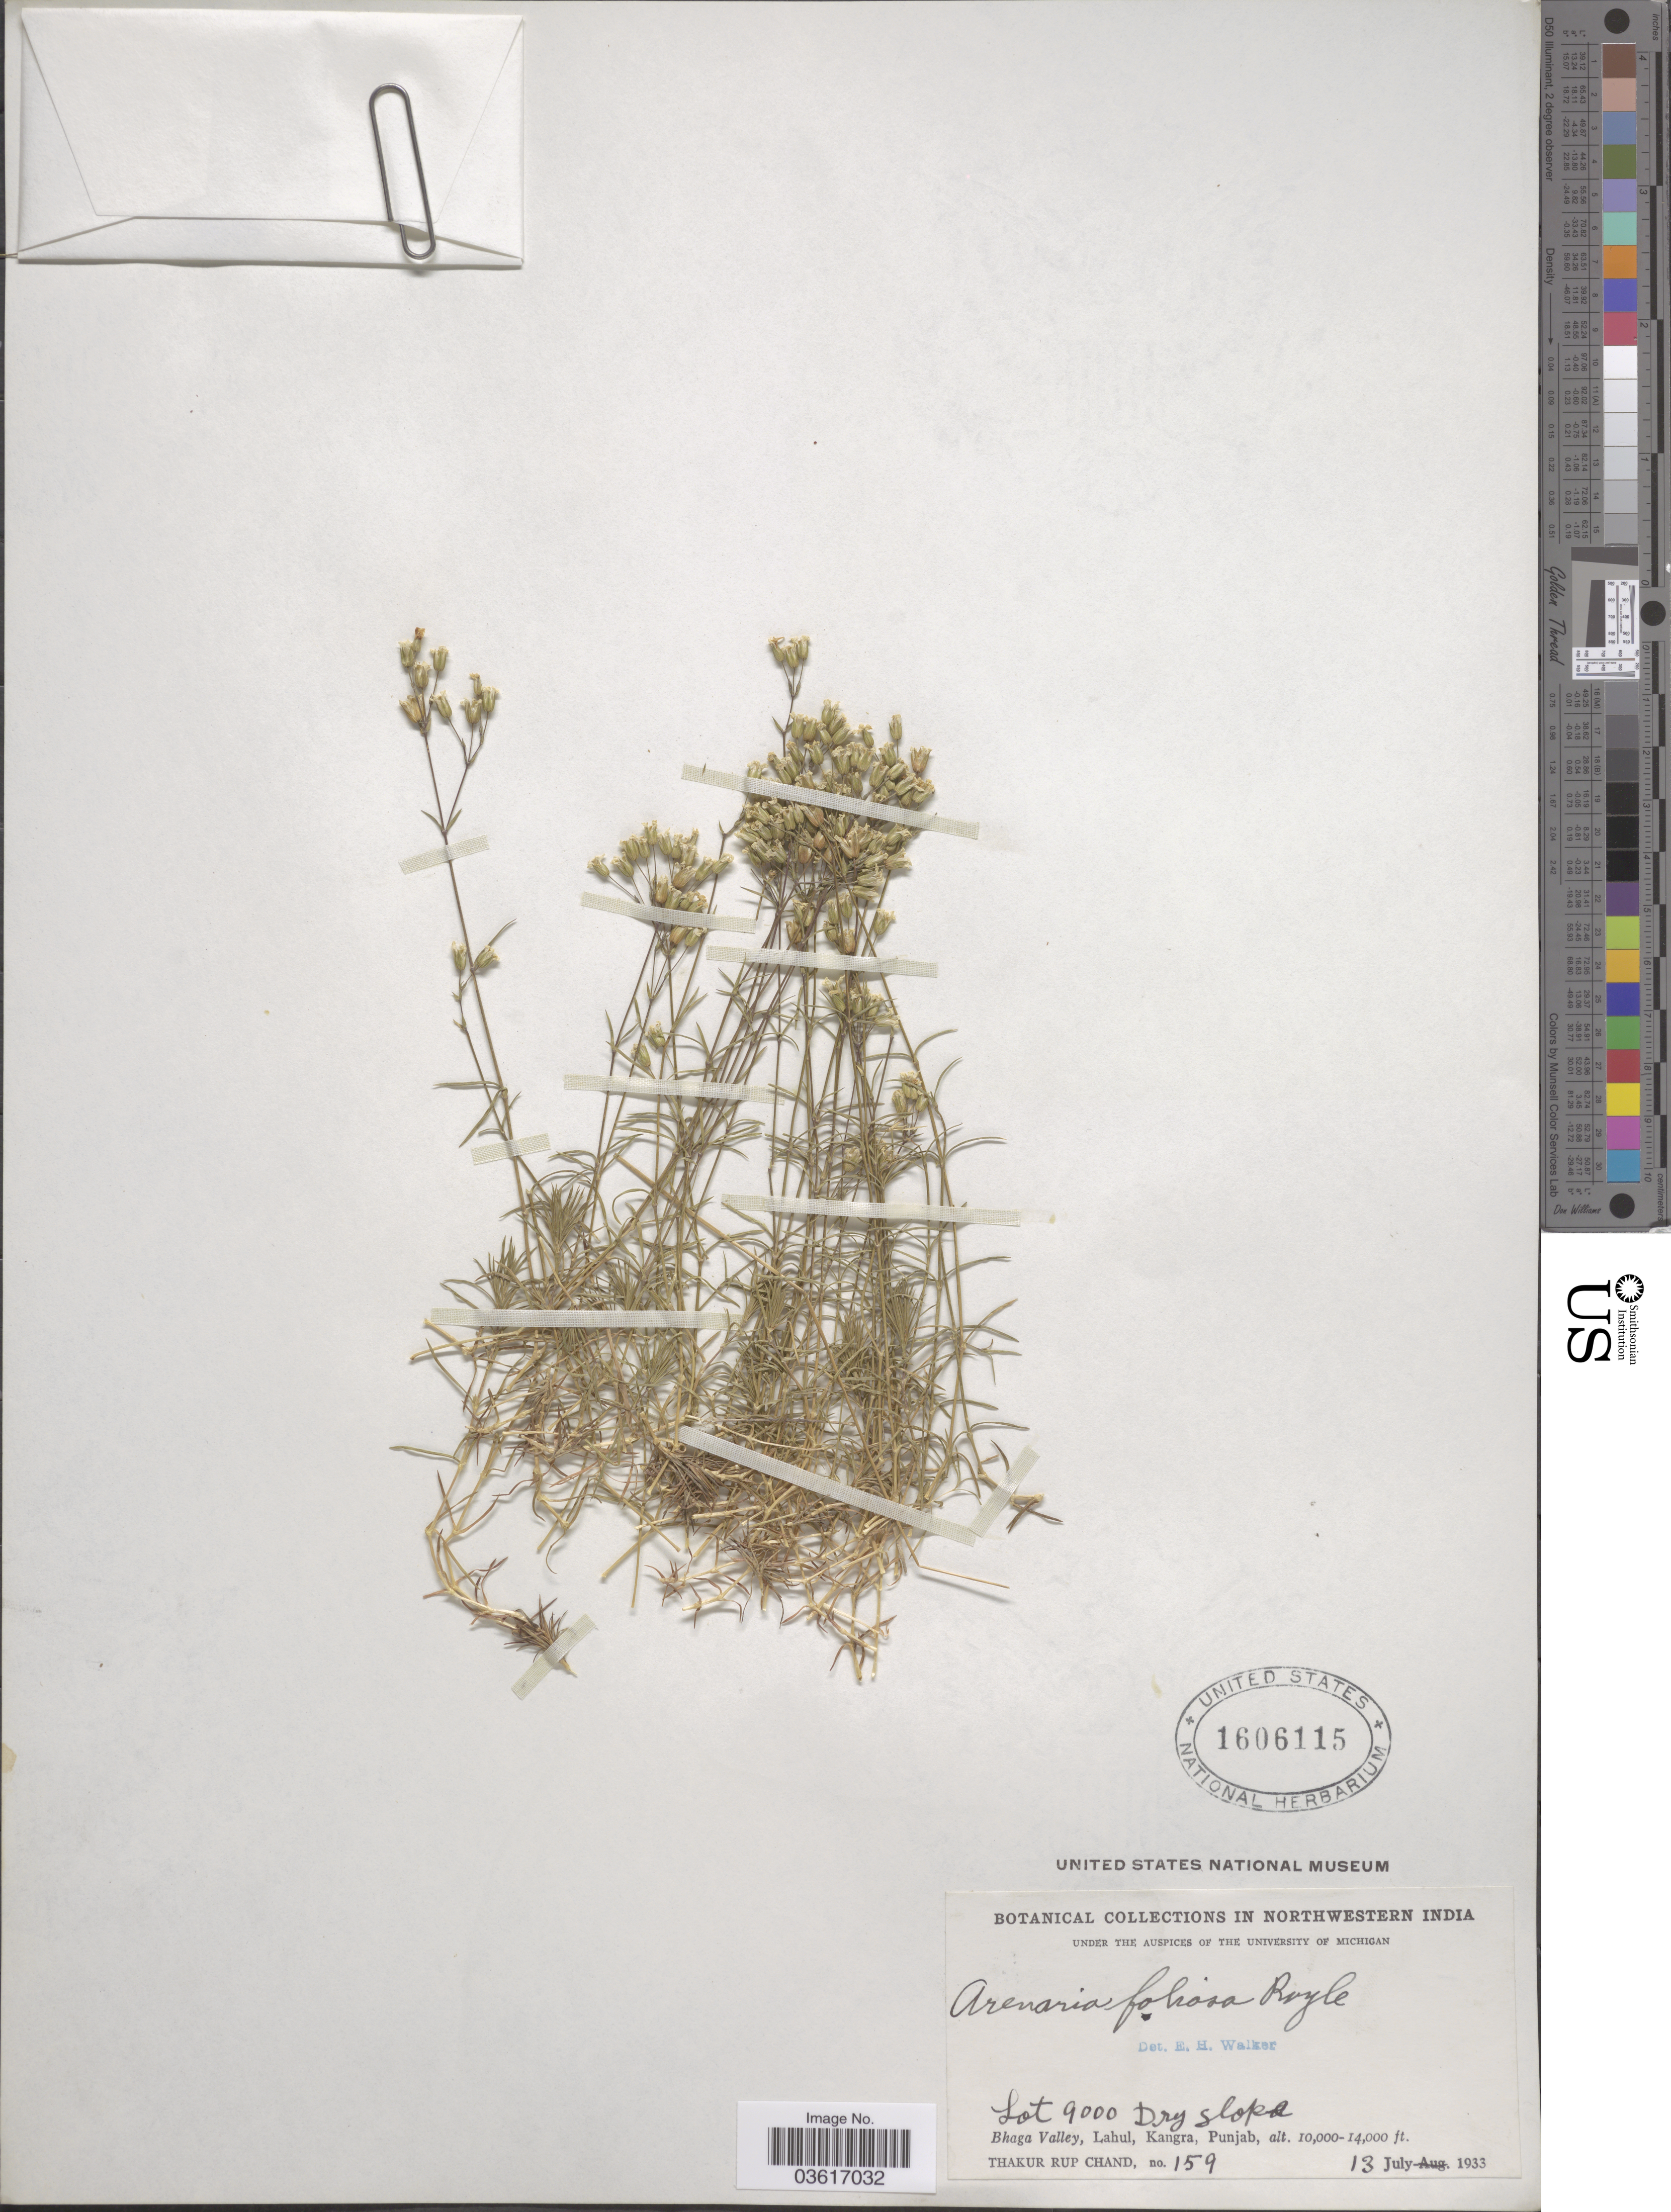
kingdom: Plantae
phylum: Tracheophyta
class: Magnoliopsida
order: Caryophyllales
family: Caryophyllaceae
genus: Minuartia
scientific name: Minuartia foliosa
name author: (Royle ex Edgew. & Hook. f.) R.B. Majumdar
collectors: T. R. Chand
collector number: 159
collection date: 1933-07-13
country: India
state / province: Himachal Pradesh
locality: Northwestern India. Lot 9000. Bhaga Valley, Lahul, Kangra.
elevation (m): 3048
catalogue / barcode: US 1606115